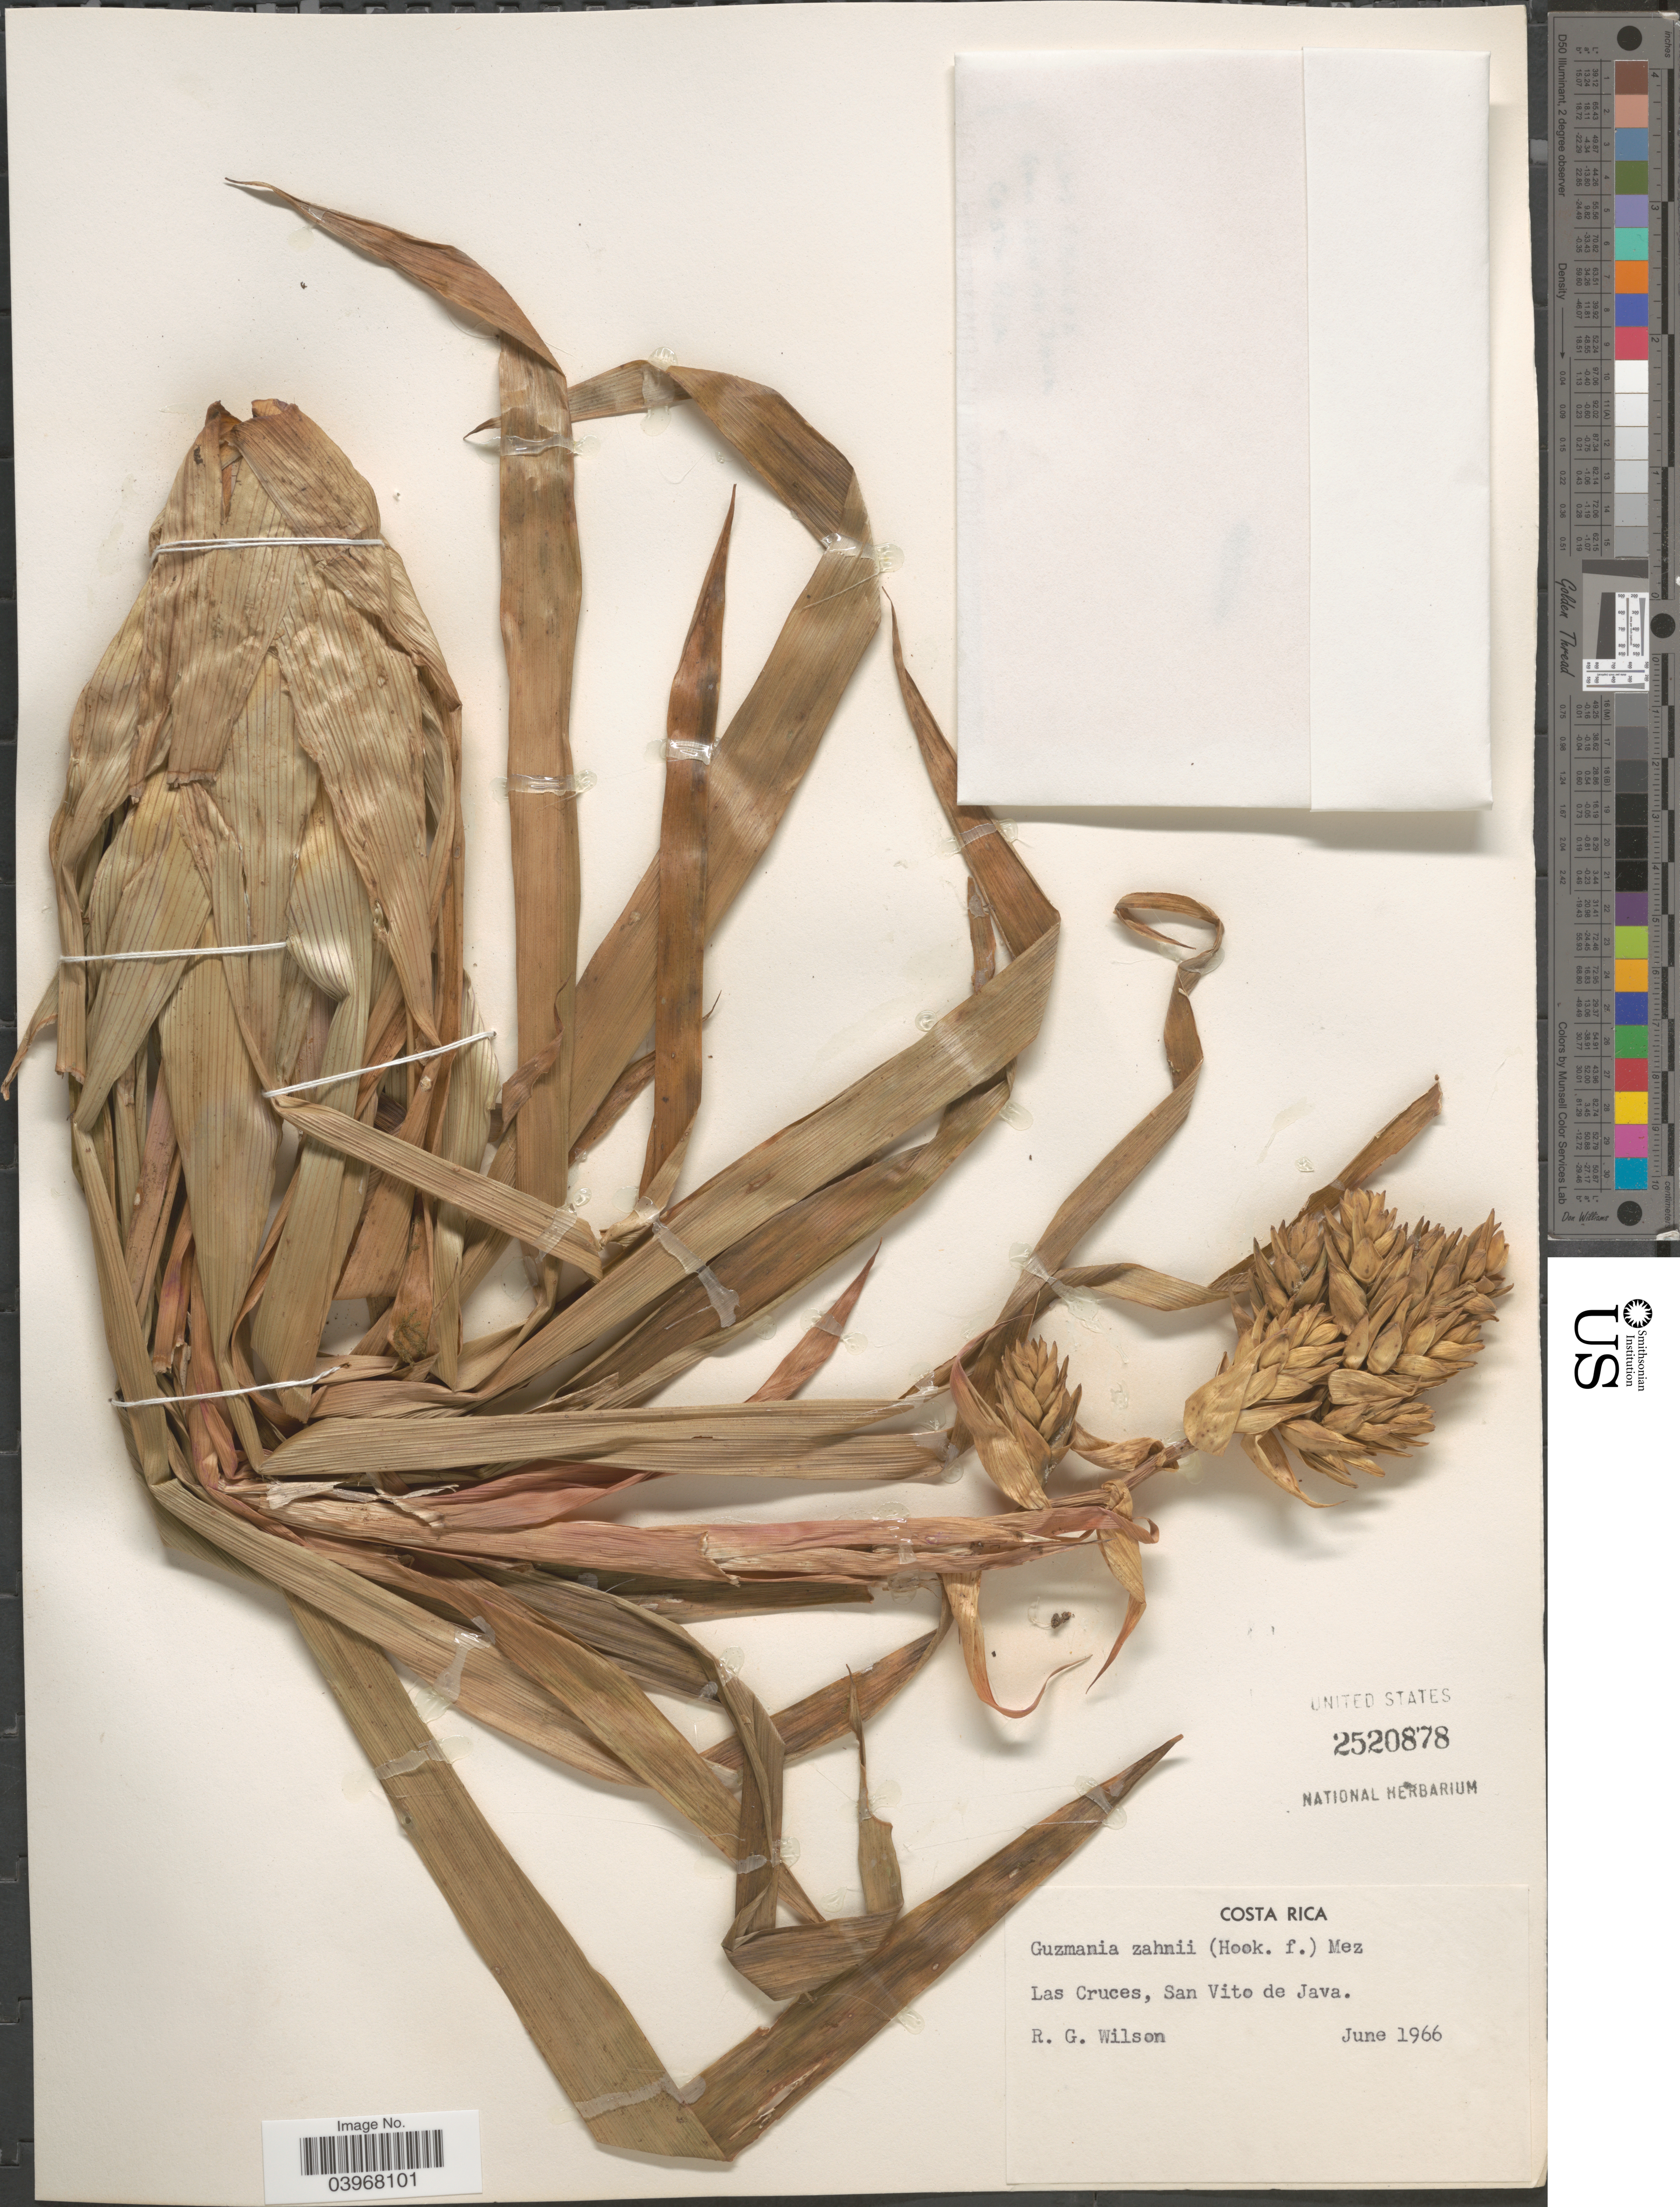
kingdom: Plantae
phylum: Tracheophyta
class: Liliopsida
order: Poales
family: Bromeliaceae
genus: Guzmania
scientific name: Guzmania zahnii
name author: (Hook. f.) Mez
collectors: R. G. Wilson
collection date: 1966-06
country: Costa Rica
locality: Las Cruces, San Vito de Java.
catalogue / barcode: US 2520878